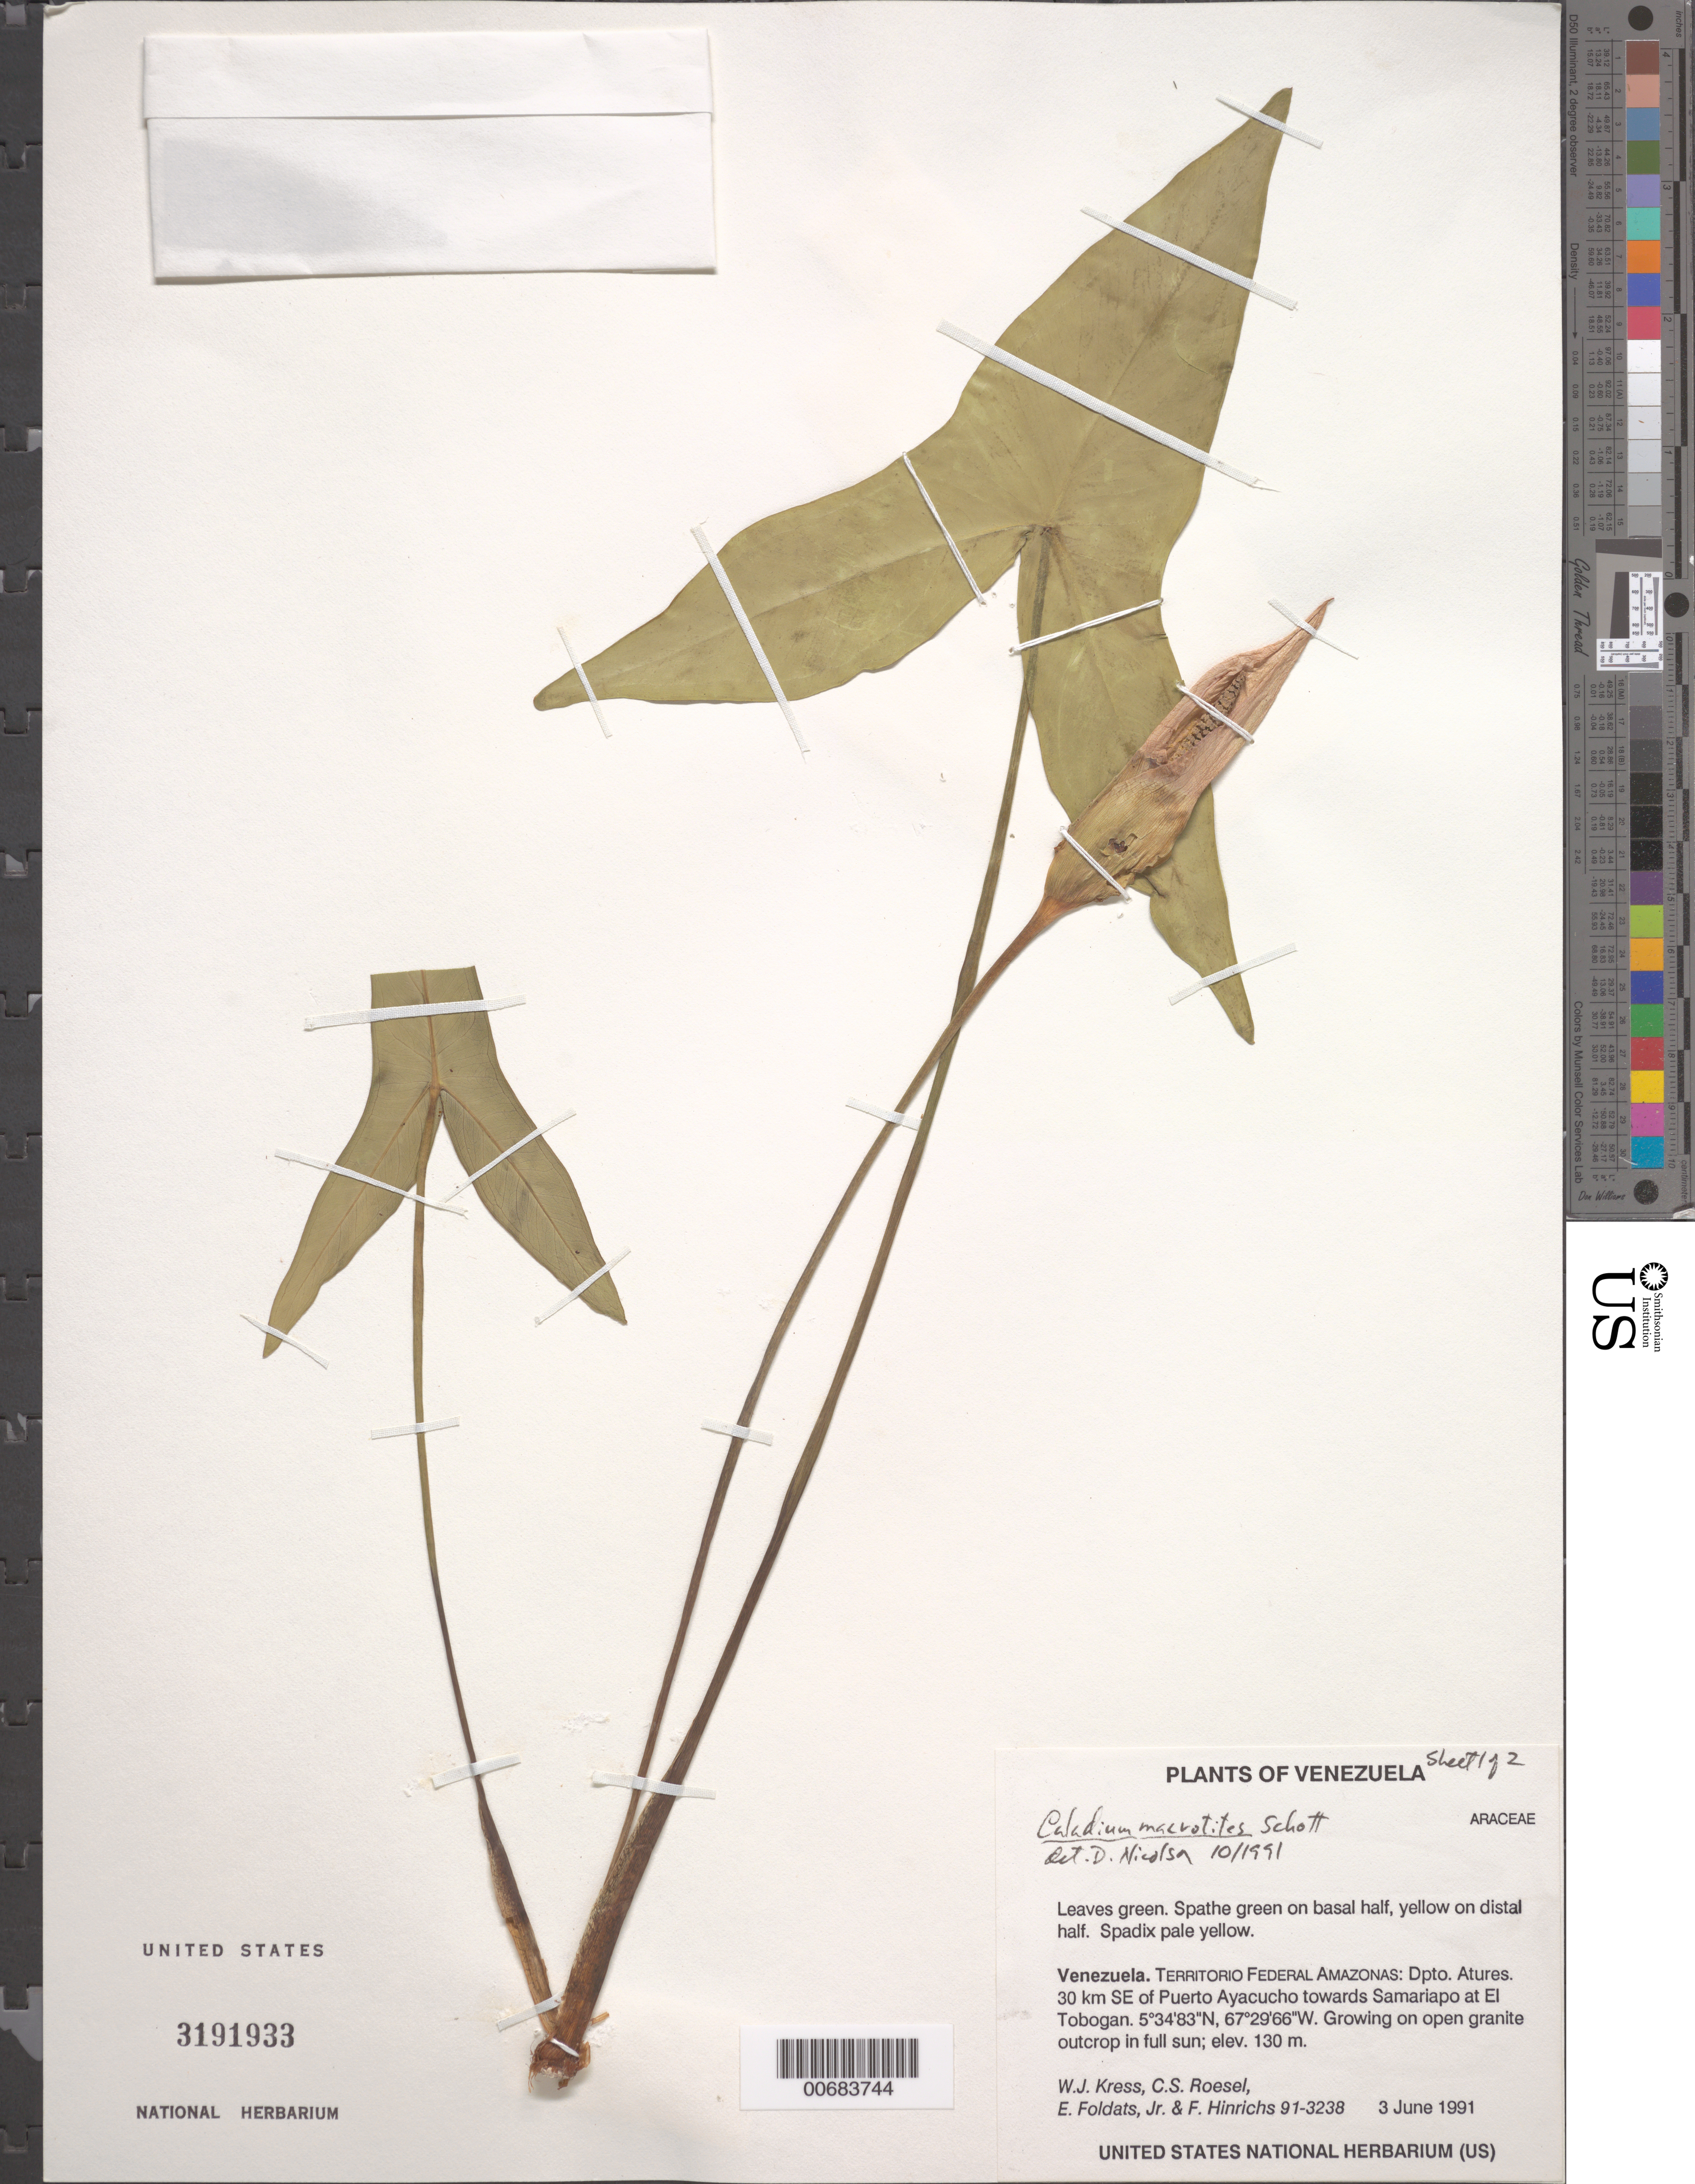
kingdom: Plantae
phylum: Tracheophyta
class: Liliopsida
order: Alismatales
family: Araceae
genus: Caladium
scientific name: Caladium macrotites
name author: Schott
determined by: Nicolson, Dan H.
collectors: W. J. Kress et al.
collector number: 91 3238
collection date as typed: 3-Jun-91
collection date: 1991-06-03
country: Venezuela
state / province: Amazonas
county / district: Atures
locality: Puerto Ayacucho, 30 km SE of towards Samariapo at El Tobogan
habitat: Growing on open granite outcrop in full sun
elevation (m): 130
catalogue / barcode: US 3191933